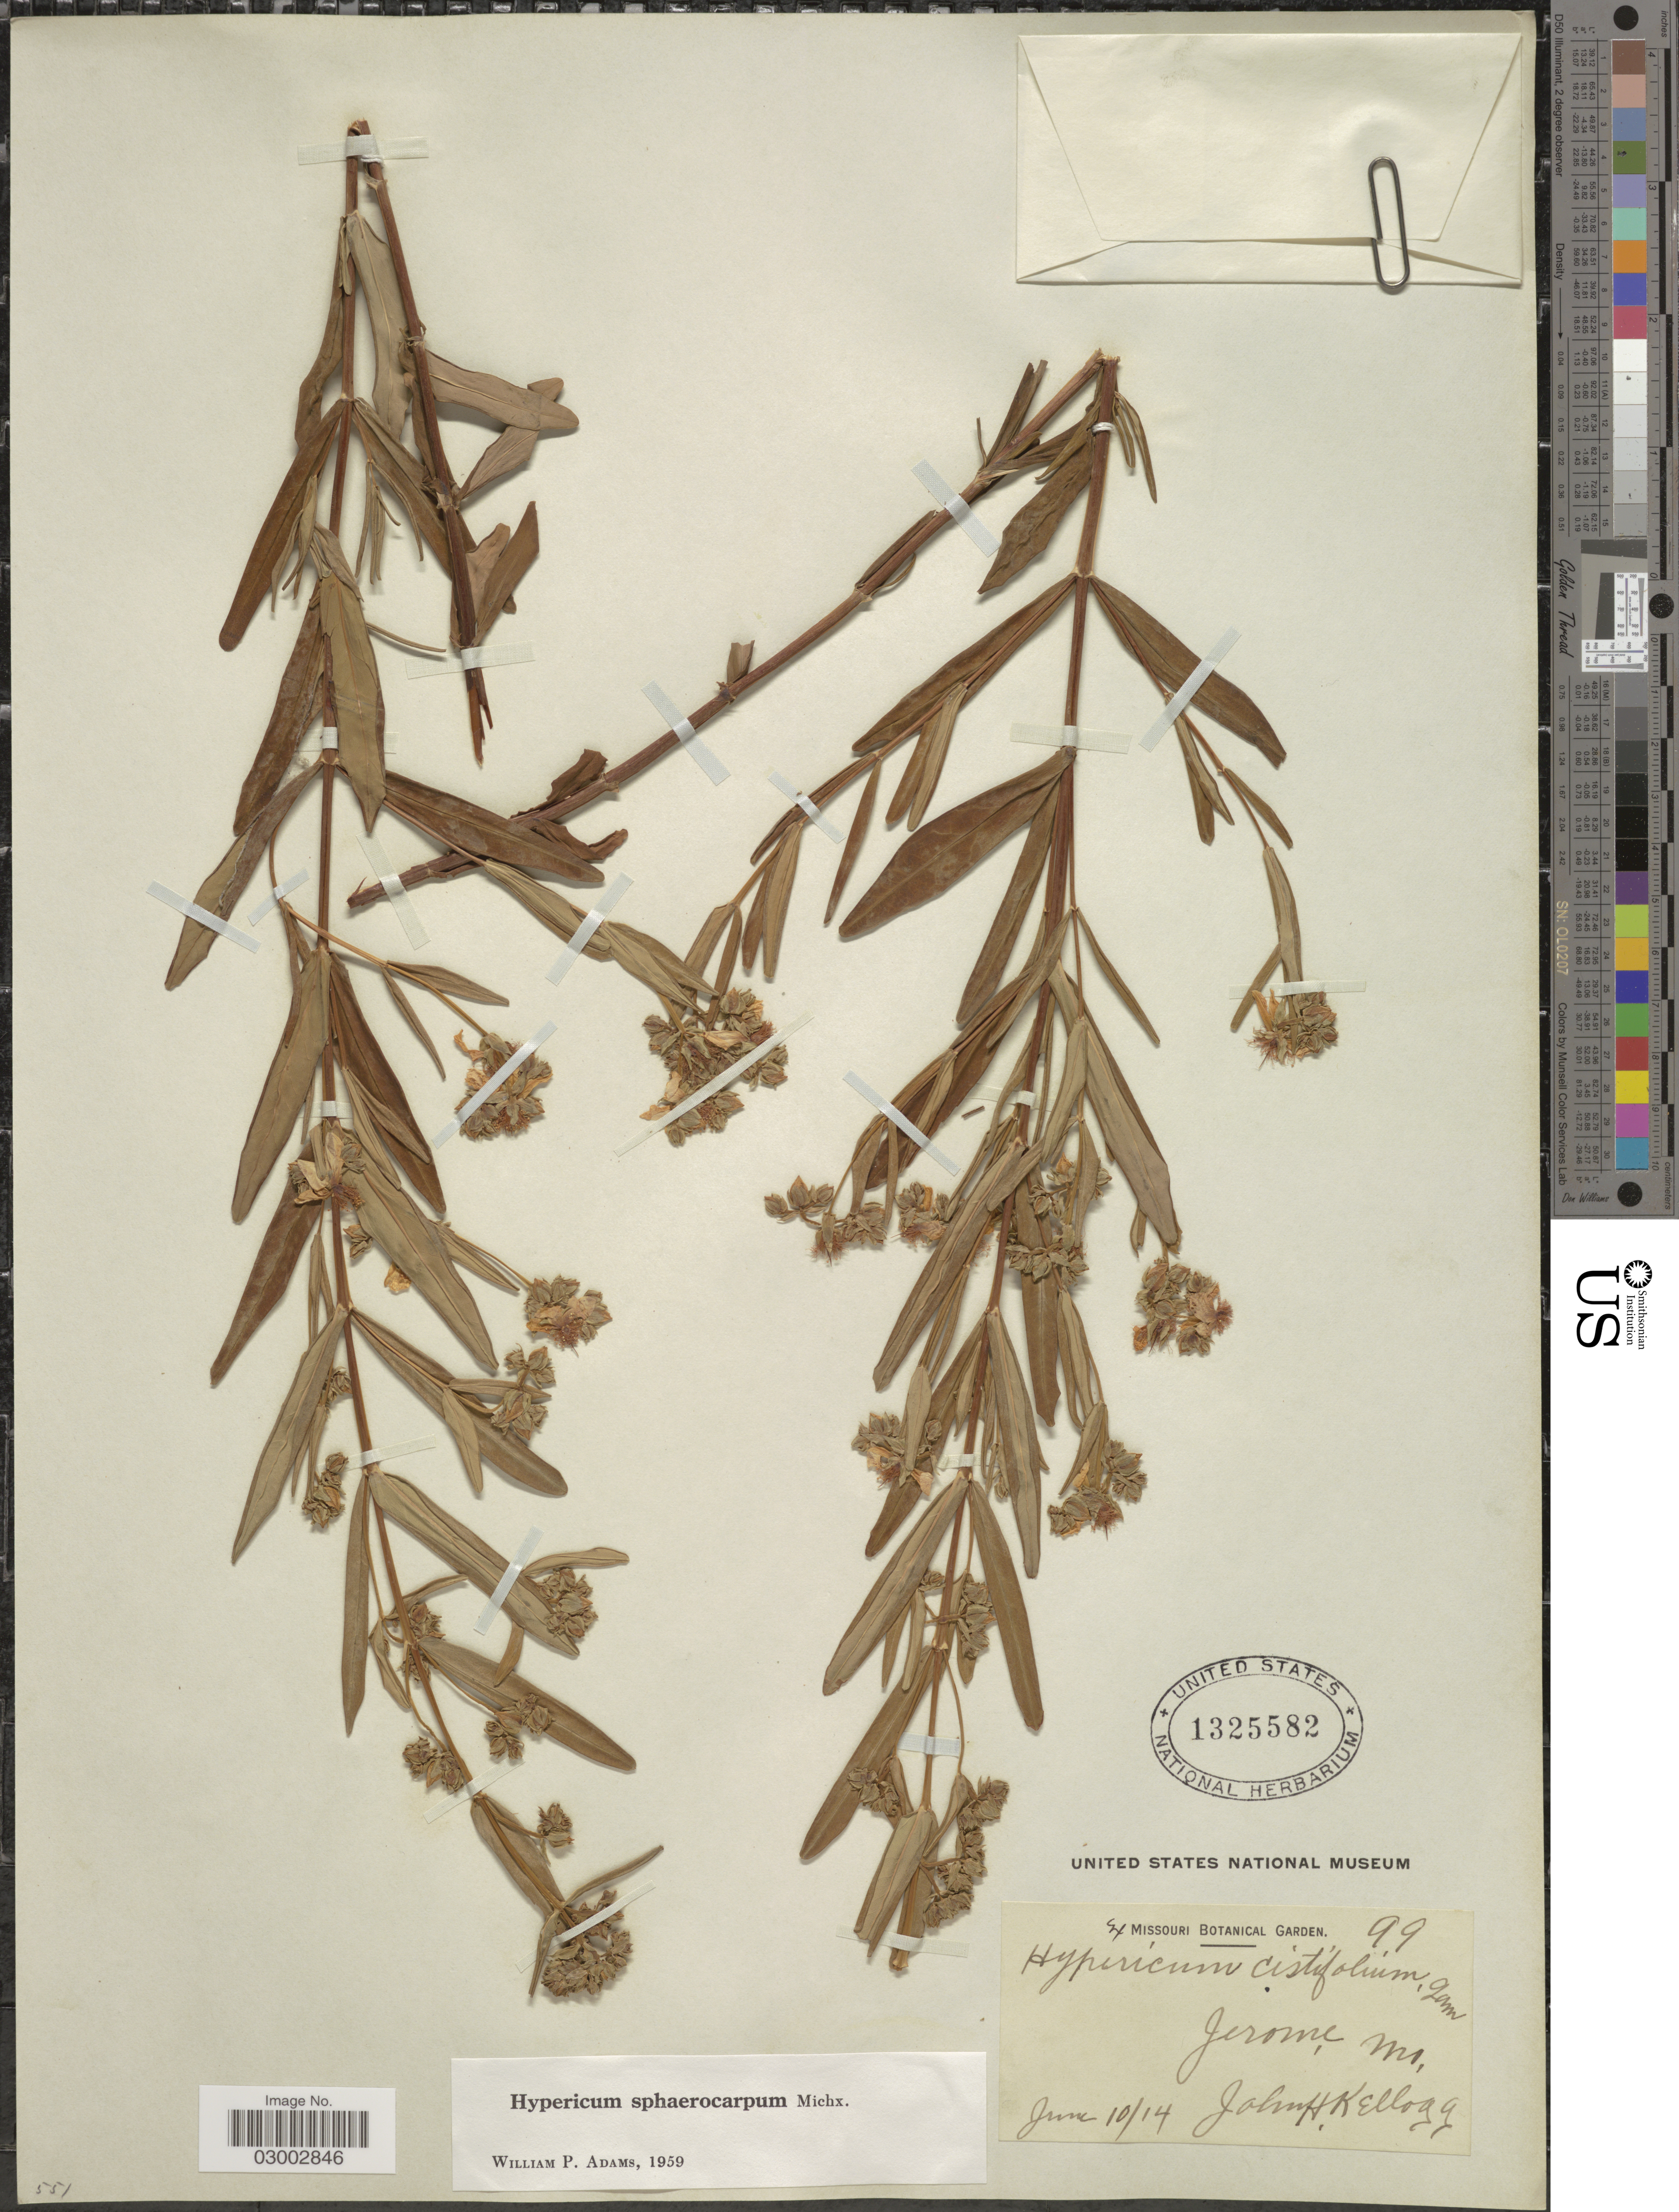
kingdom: Plantae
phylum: Tracheophyta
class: Magnoliopsida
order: Malpighiales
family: Hypericaceae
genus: Hypericum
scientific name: Hypericum sphaerocarpum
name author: Michx.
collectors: J. H. Kellogg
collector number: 99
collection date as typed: Transcribed d/m/y: 10/6/14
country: United States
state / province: Missouri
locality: Jerome, Mo.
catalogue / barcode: US 1325582